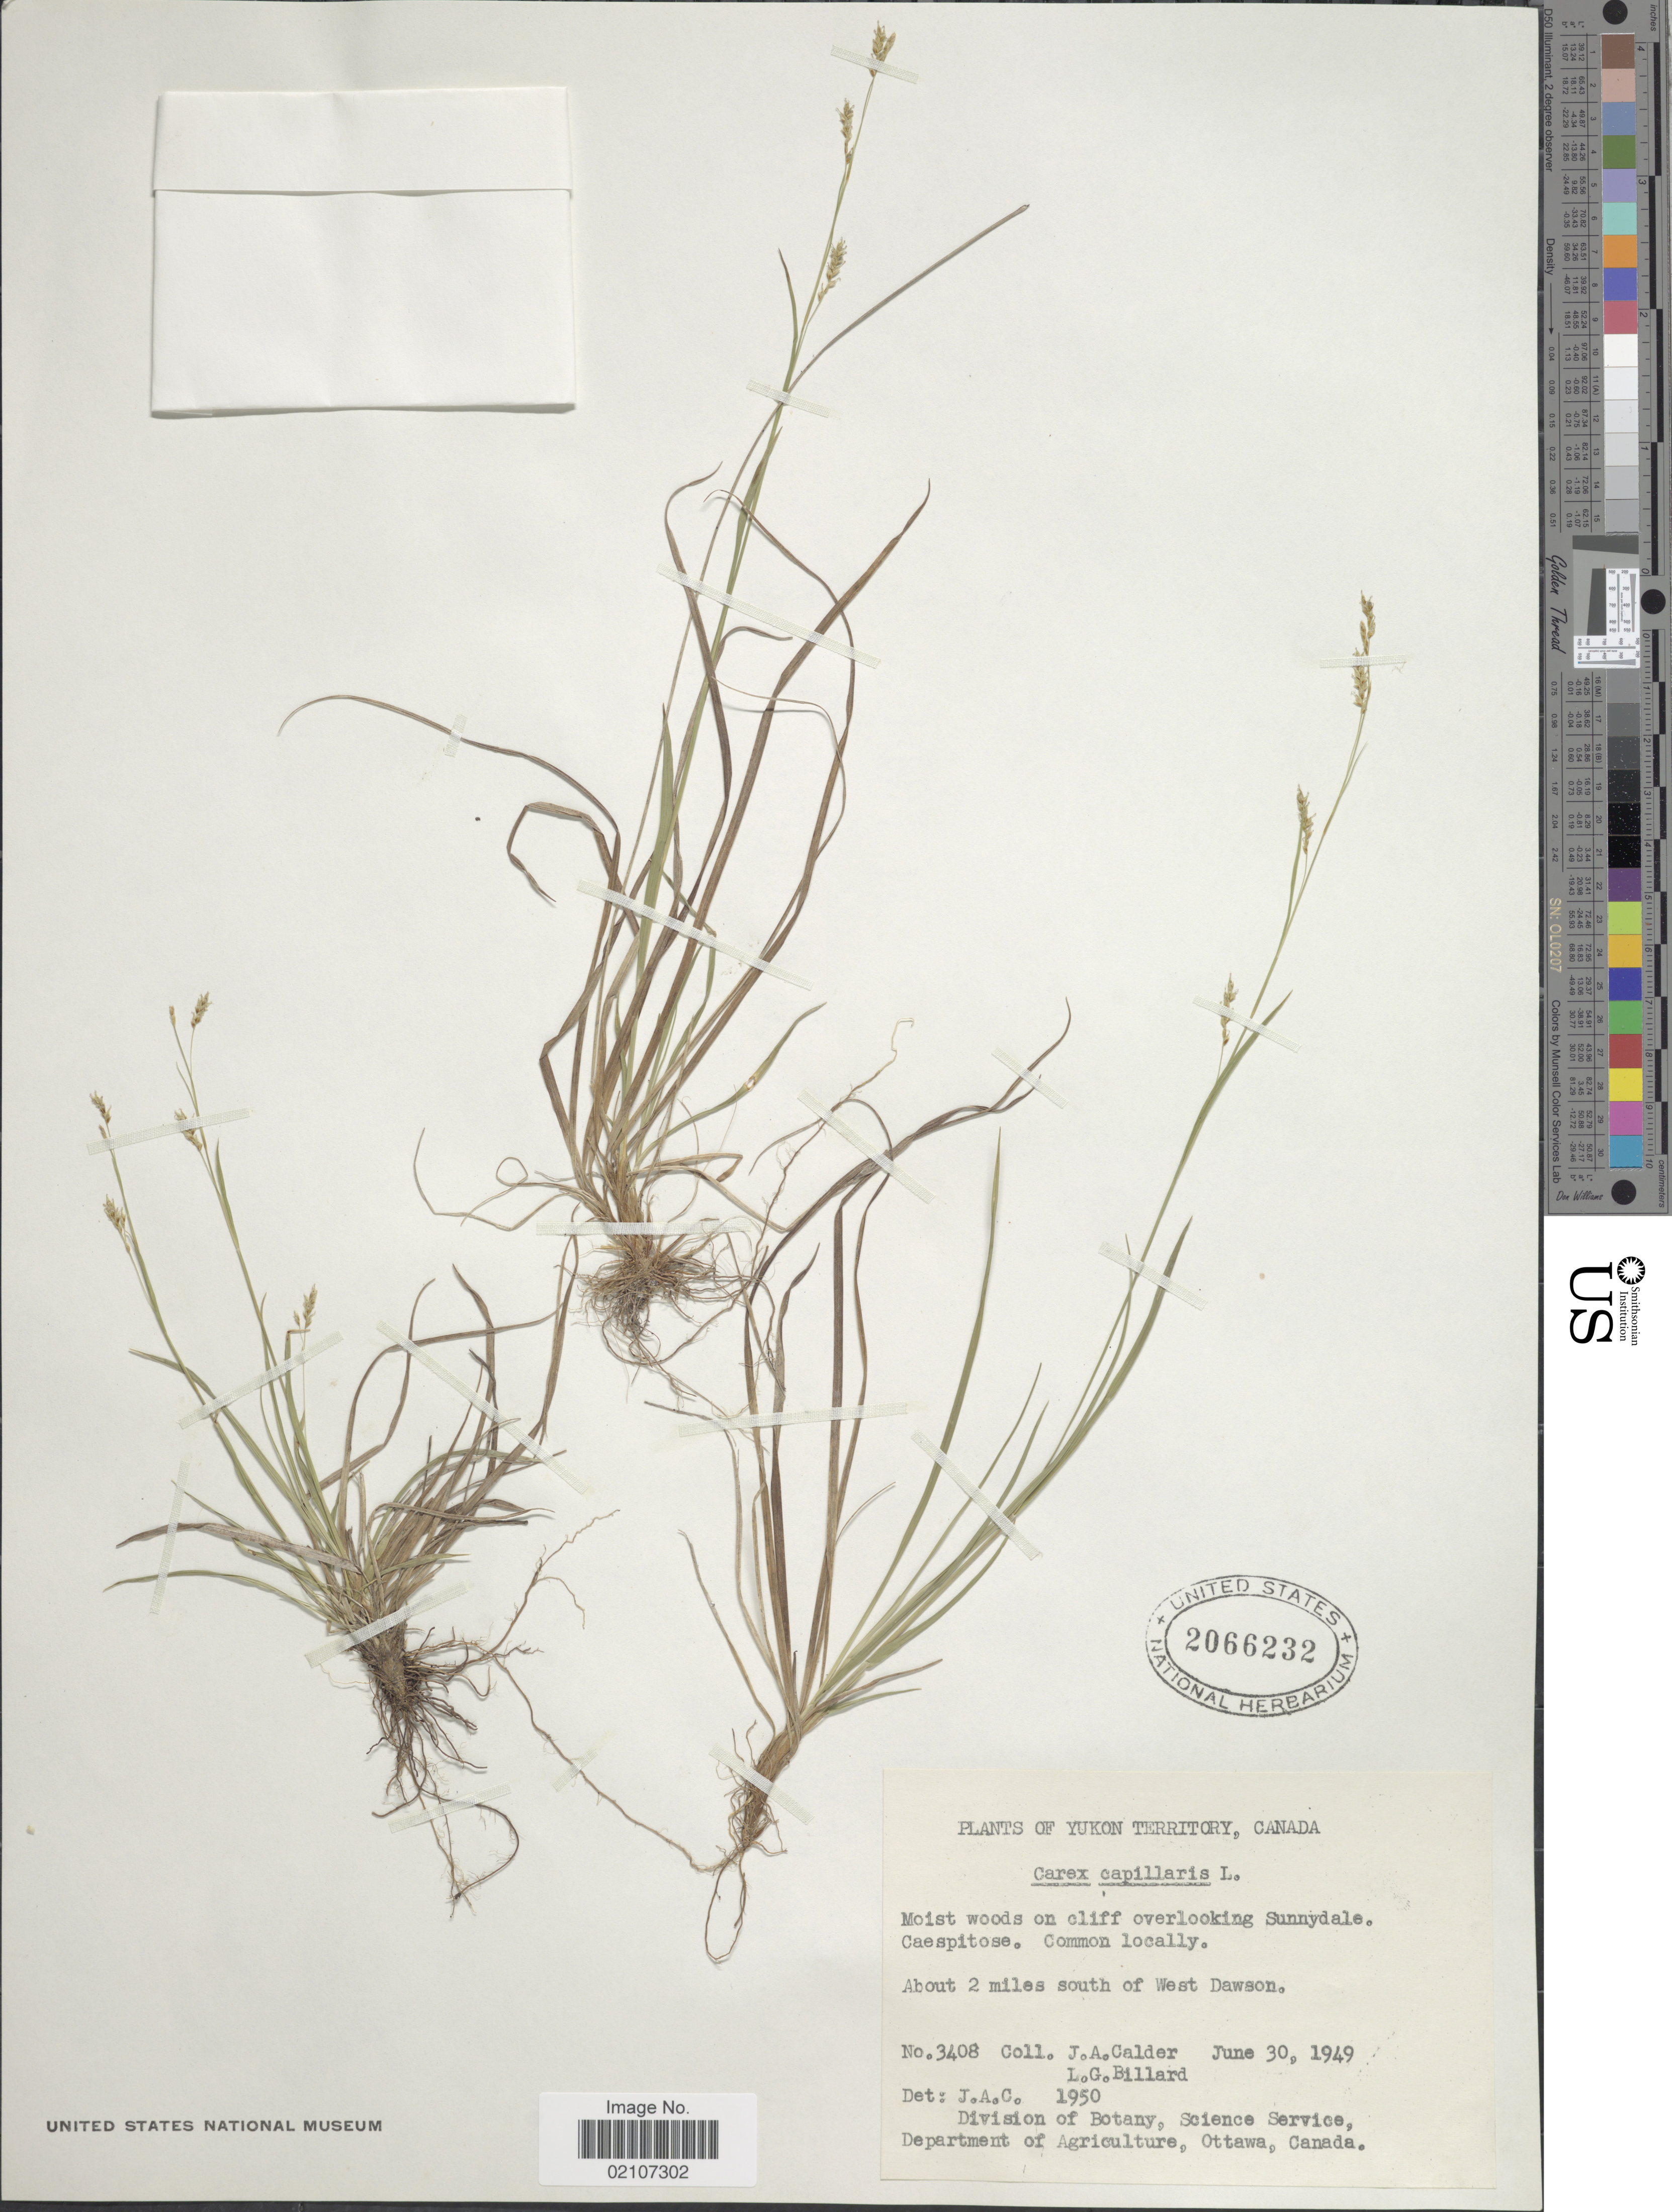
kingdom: Plantae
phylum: Tracheophyta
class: Liliopsida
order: Poales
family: Cyperaceae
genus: Carex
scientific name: Carex capillaris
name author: L.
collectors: J. A. Calder & L. Billard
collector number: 3408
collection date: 1949-06-30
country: Canada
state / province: Yukon Territory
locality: Moist woods on cliff overlooking Sunnydale. About 2 miles south of West Dawson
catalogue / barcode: US 2066232